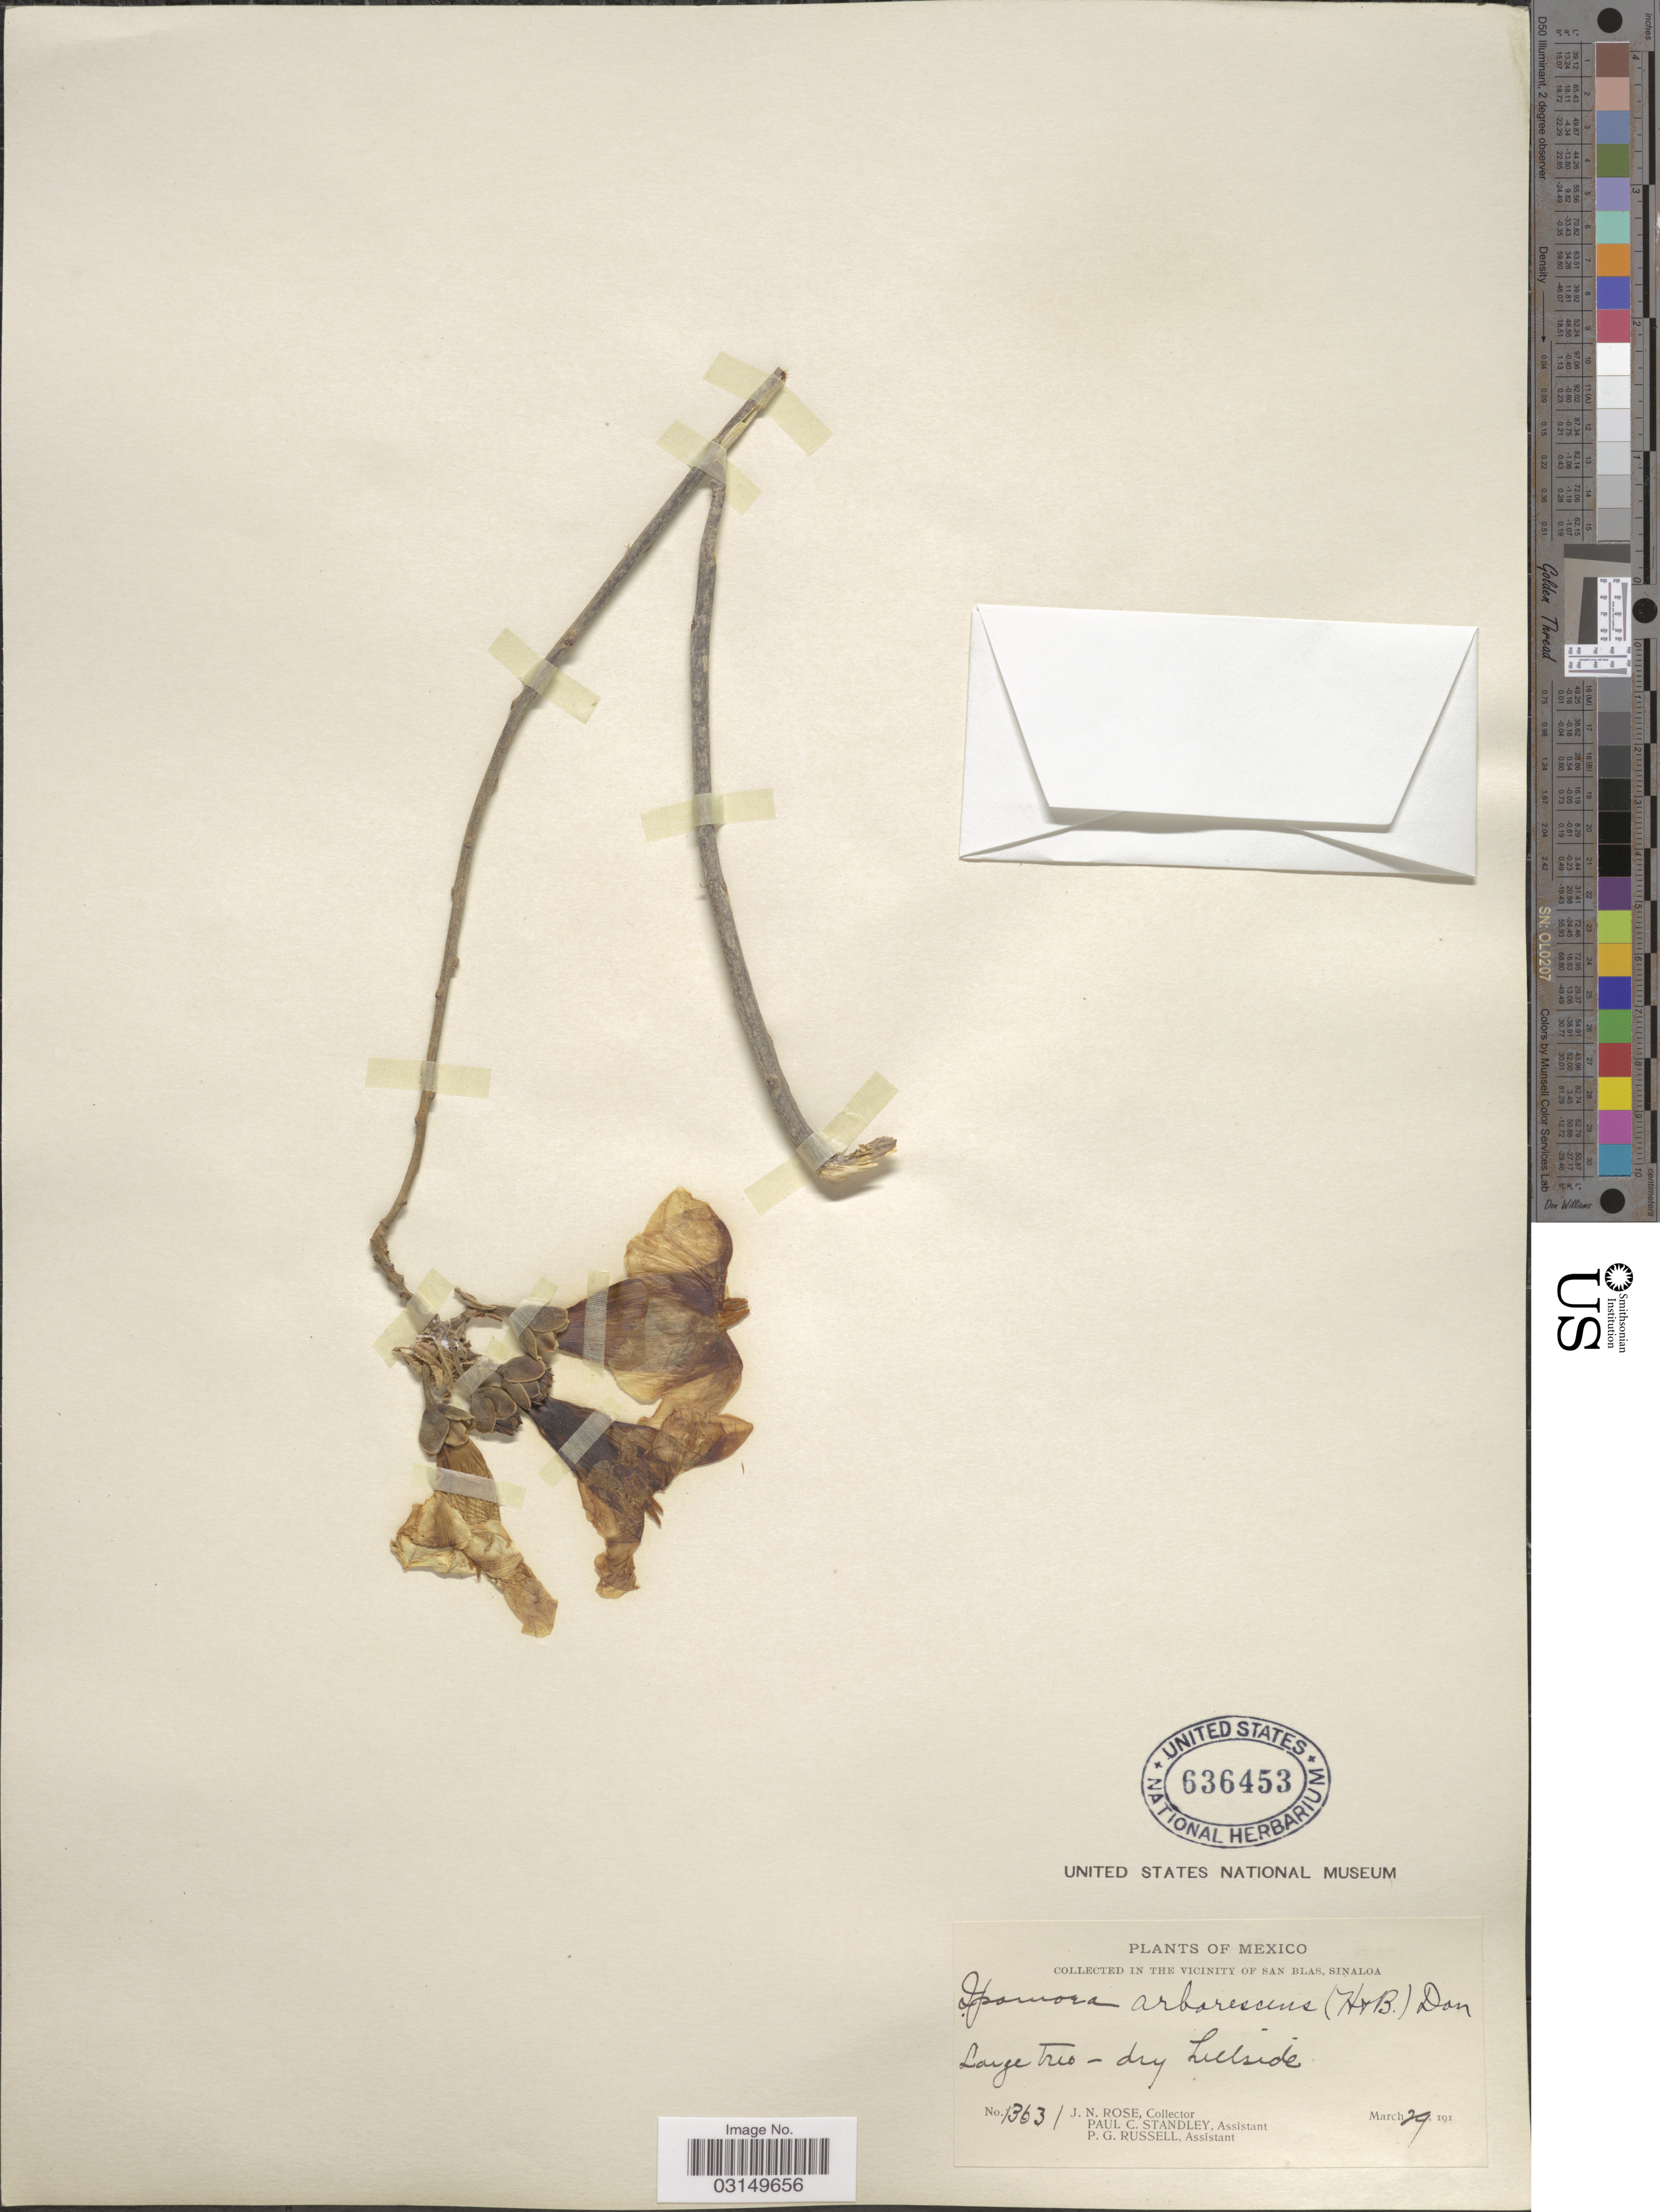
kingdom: Plantae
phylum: Tracheophyta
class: Magnoliopsida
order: Solanales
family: Convolvulaceae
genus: Ipomoea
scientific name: Ipomoea arborescens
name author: (Humb. & Bonpl. ex Willd.) G. Don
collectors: J. N. Rose, P. C. Standley & P. G. Russell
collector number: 13631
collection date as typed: March 29, 191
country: Mexico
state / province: Sinaloa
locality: In the vicinity of San Blas.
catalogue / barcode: US 636453